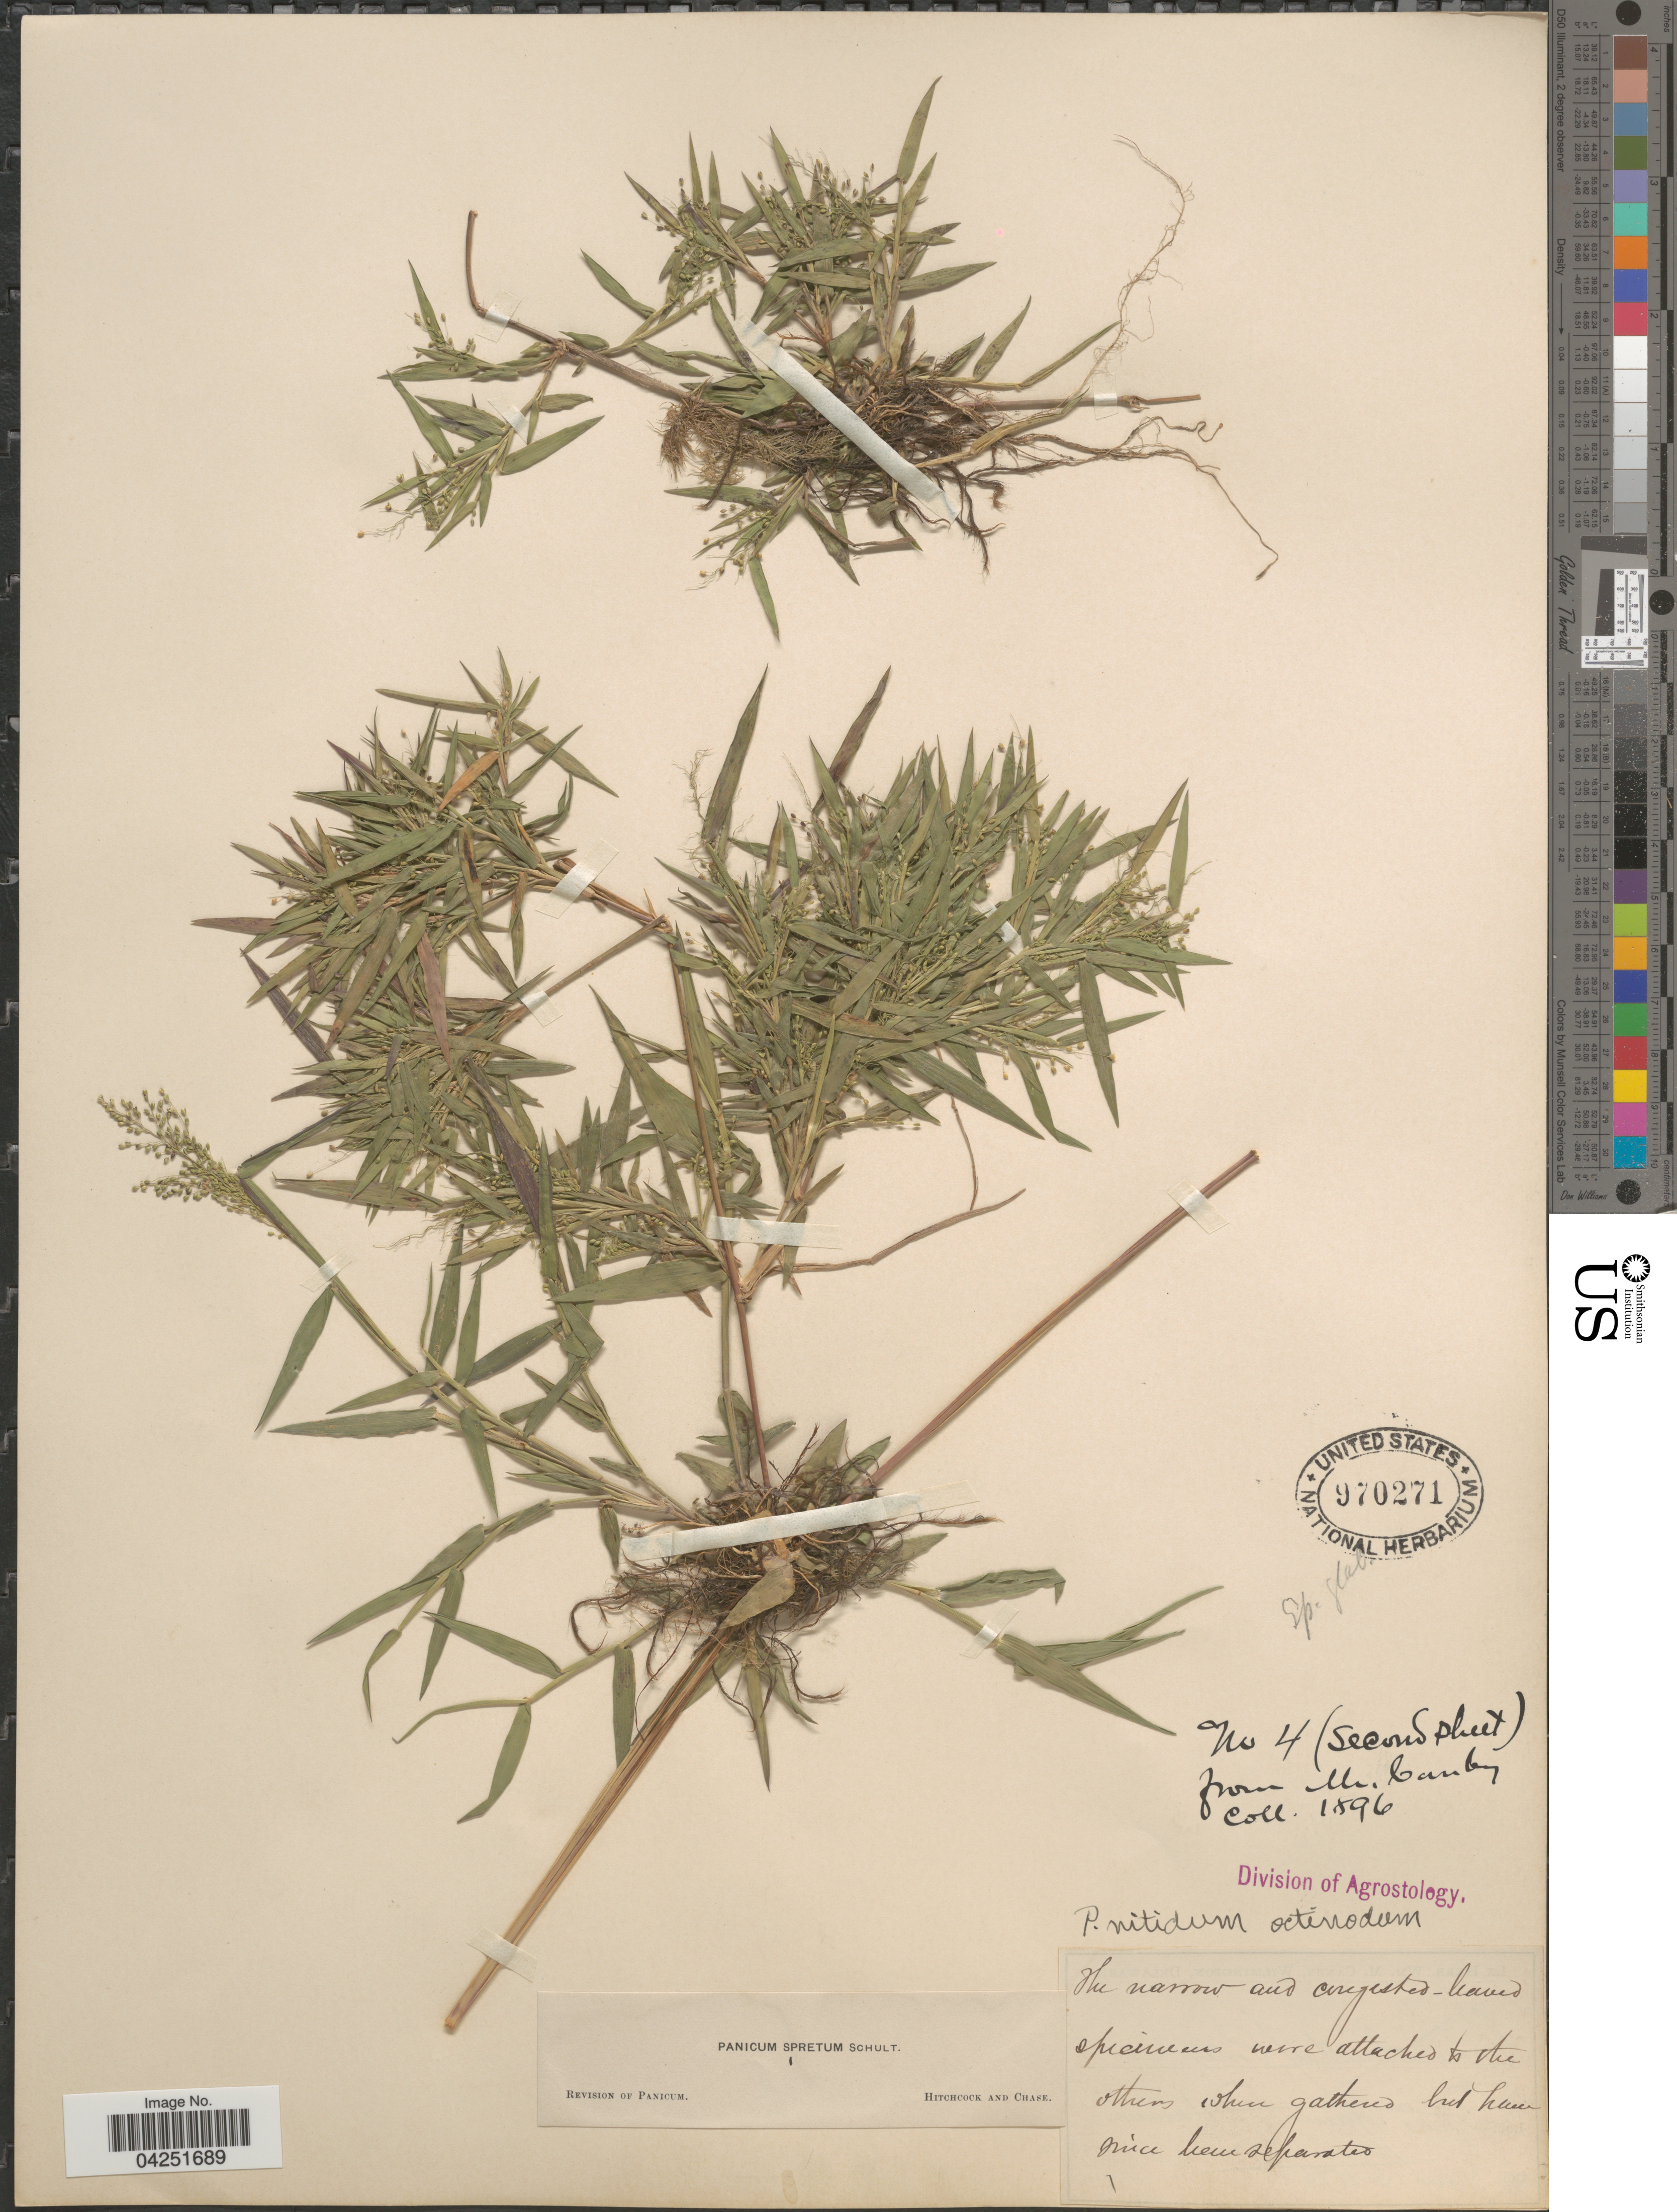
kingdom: Plantae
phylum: Tracheophyta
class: Liliopsida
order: Poales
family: Poaceae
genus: Dichanthelium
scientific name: Dichanthelium acuminatum var. densiflorum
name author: (Rand & Redfield) Gould & C.A. Clark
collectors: W. Canby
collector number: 4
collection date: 1896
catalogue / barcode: US 970271